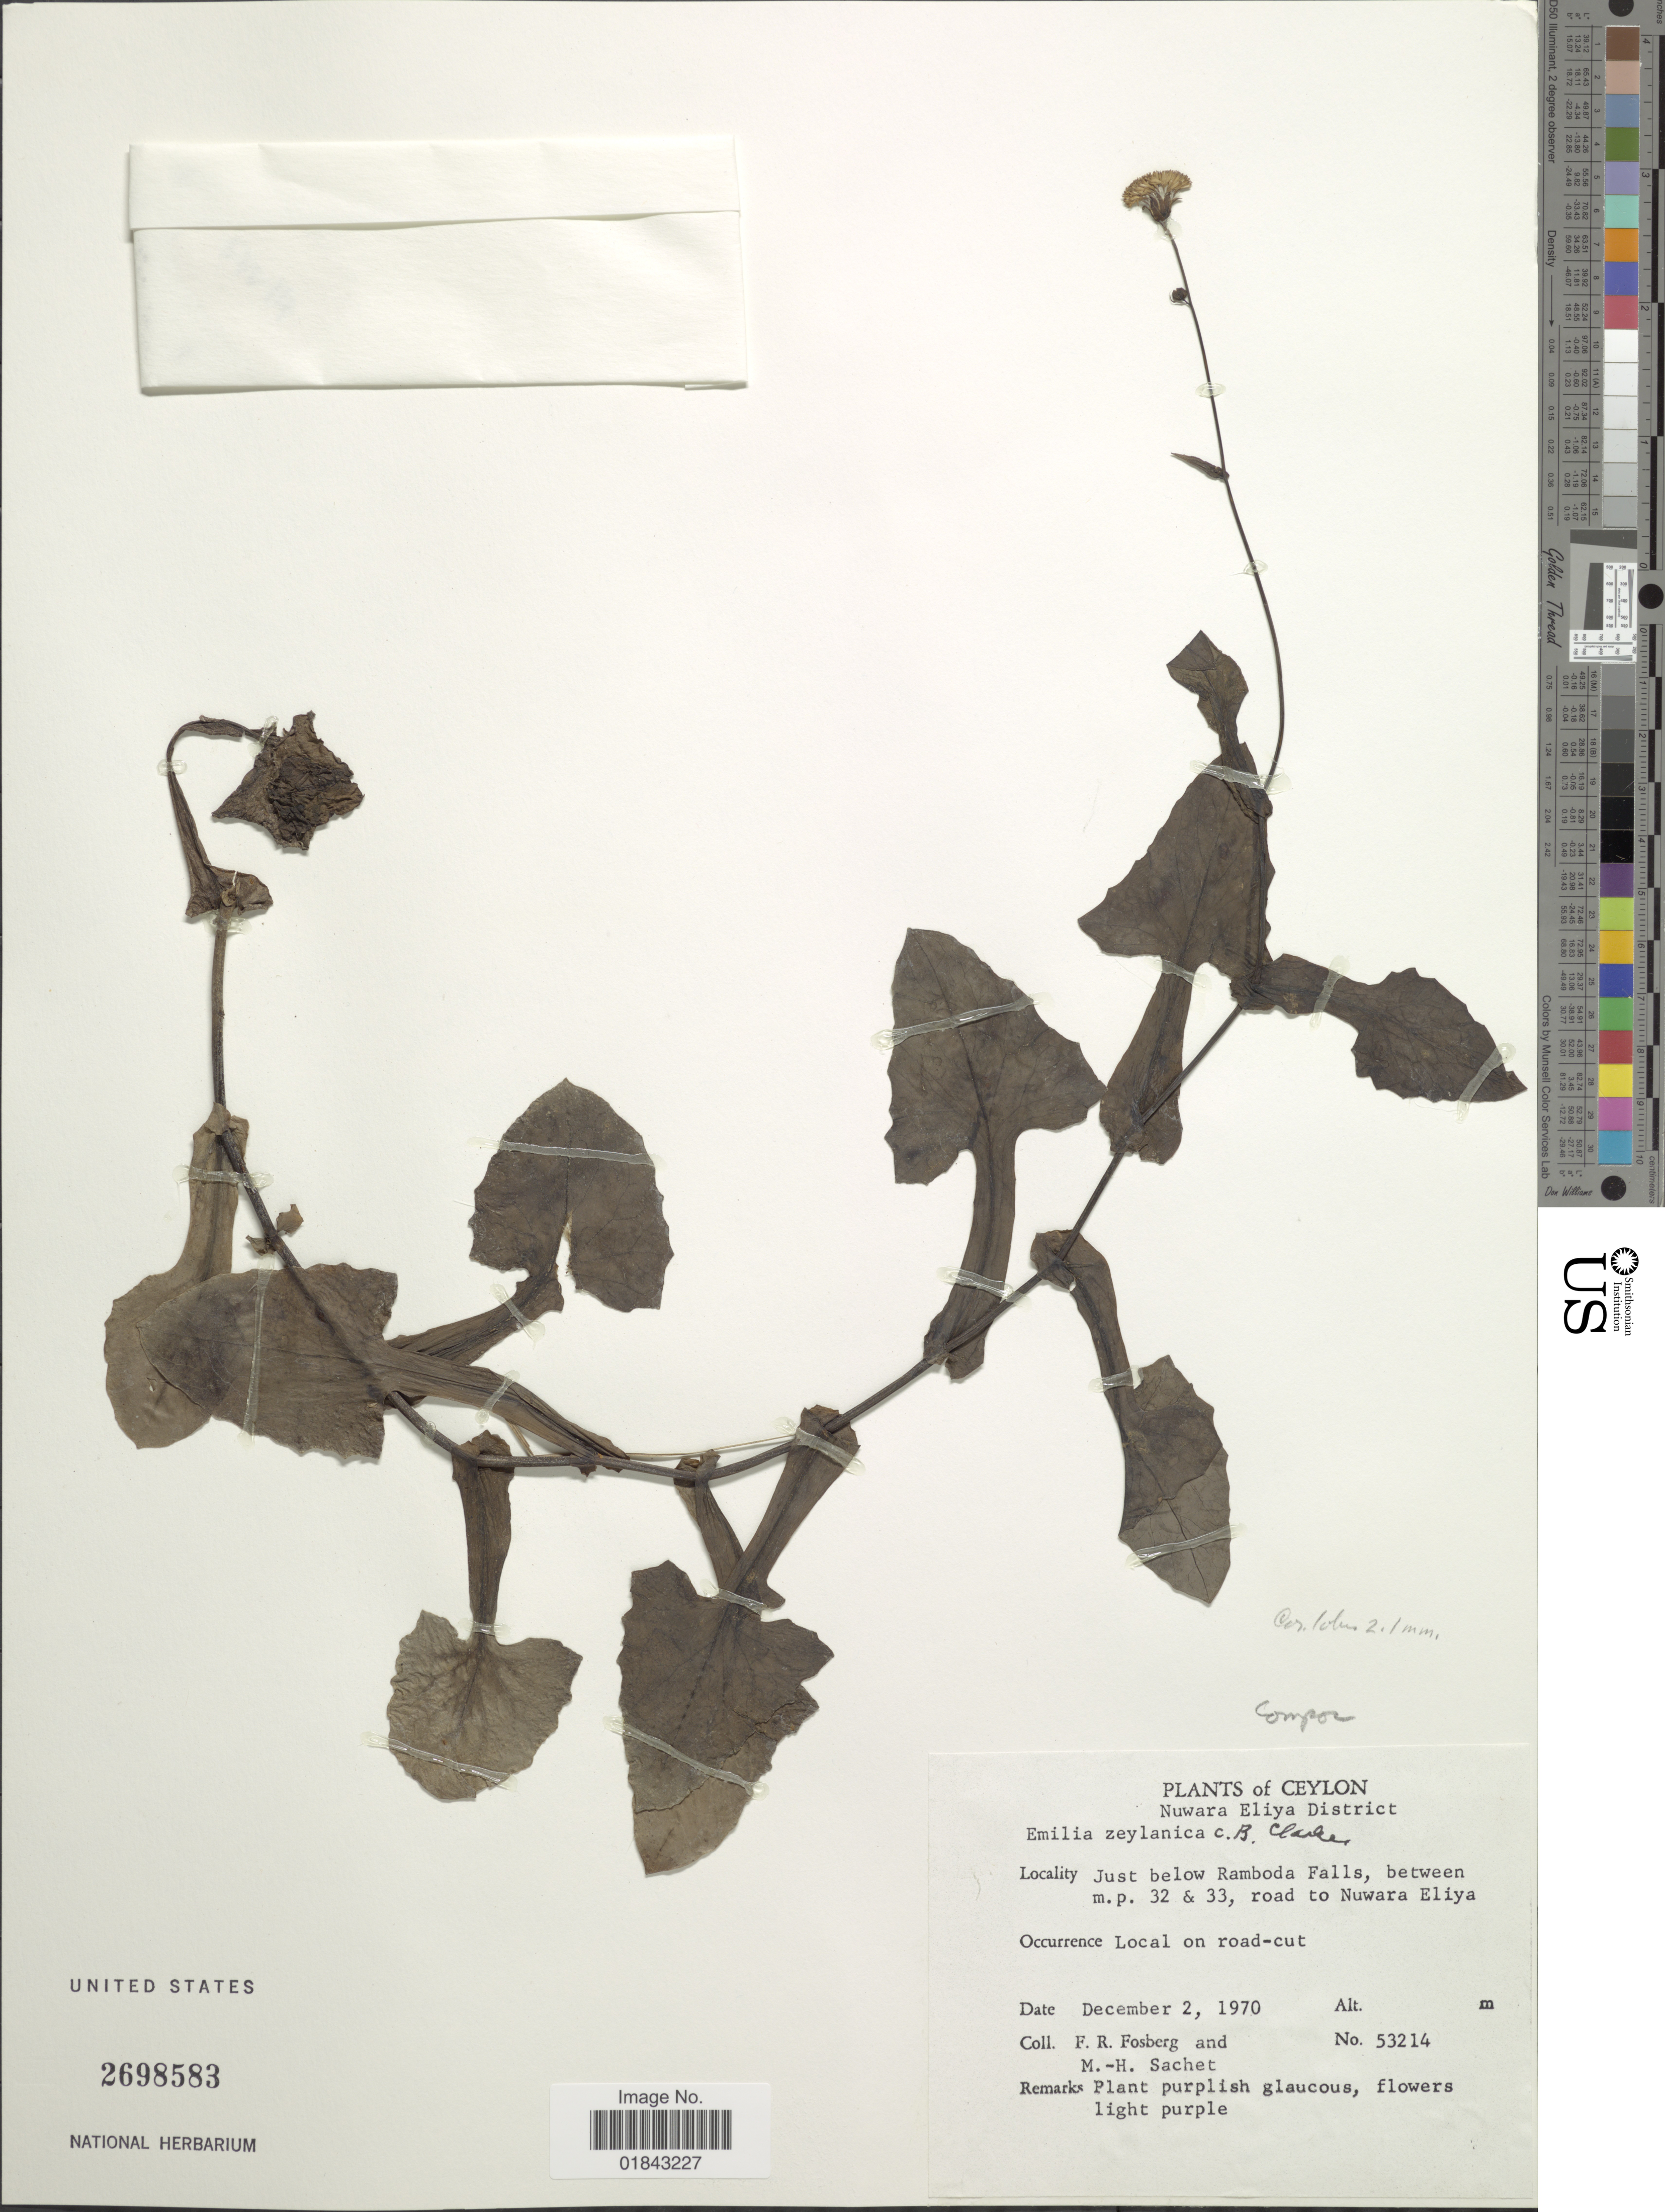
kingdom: Plantae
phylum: Tracheophyta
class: Magnoliopsida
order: Asterales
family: Asteraceae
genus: Emilia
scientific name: Emilia zeylanica var. walkeri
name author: (Hook. f.) Trimen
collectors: F. R. Fosberg & M.-H. Sachet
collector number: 53214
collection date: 1970-12-02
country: Sri Lanka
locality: Ceylon, Nuwara Eliya Disrtict, just below Ramboda Falls, between m.p. 32 & 33, road to Nuwara Eliya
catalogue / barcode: US 2698583